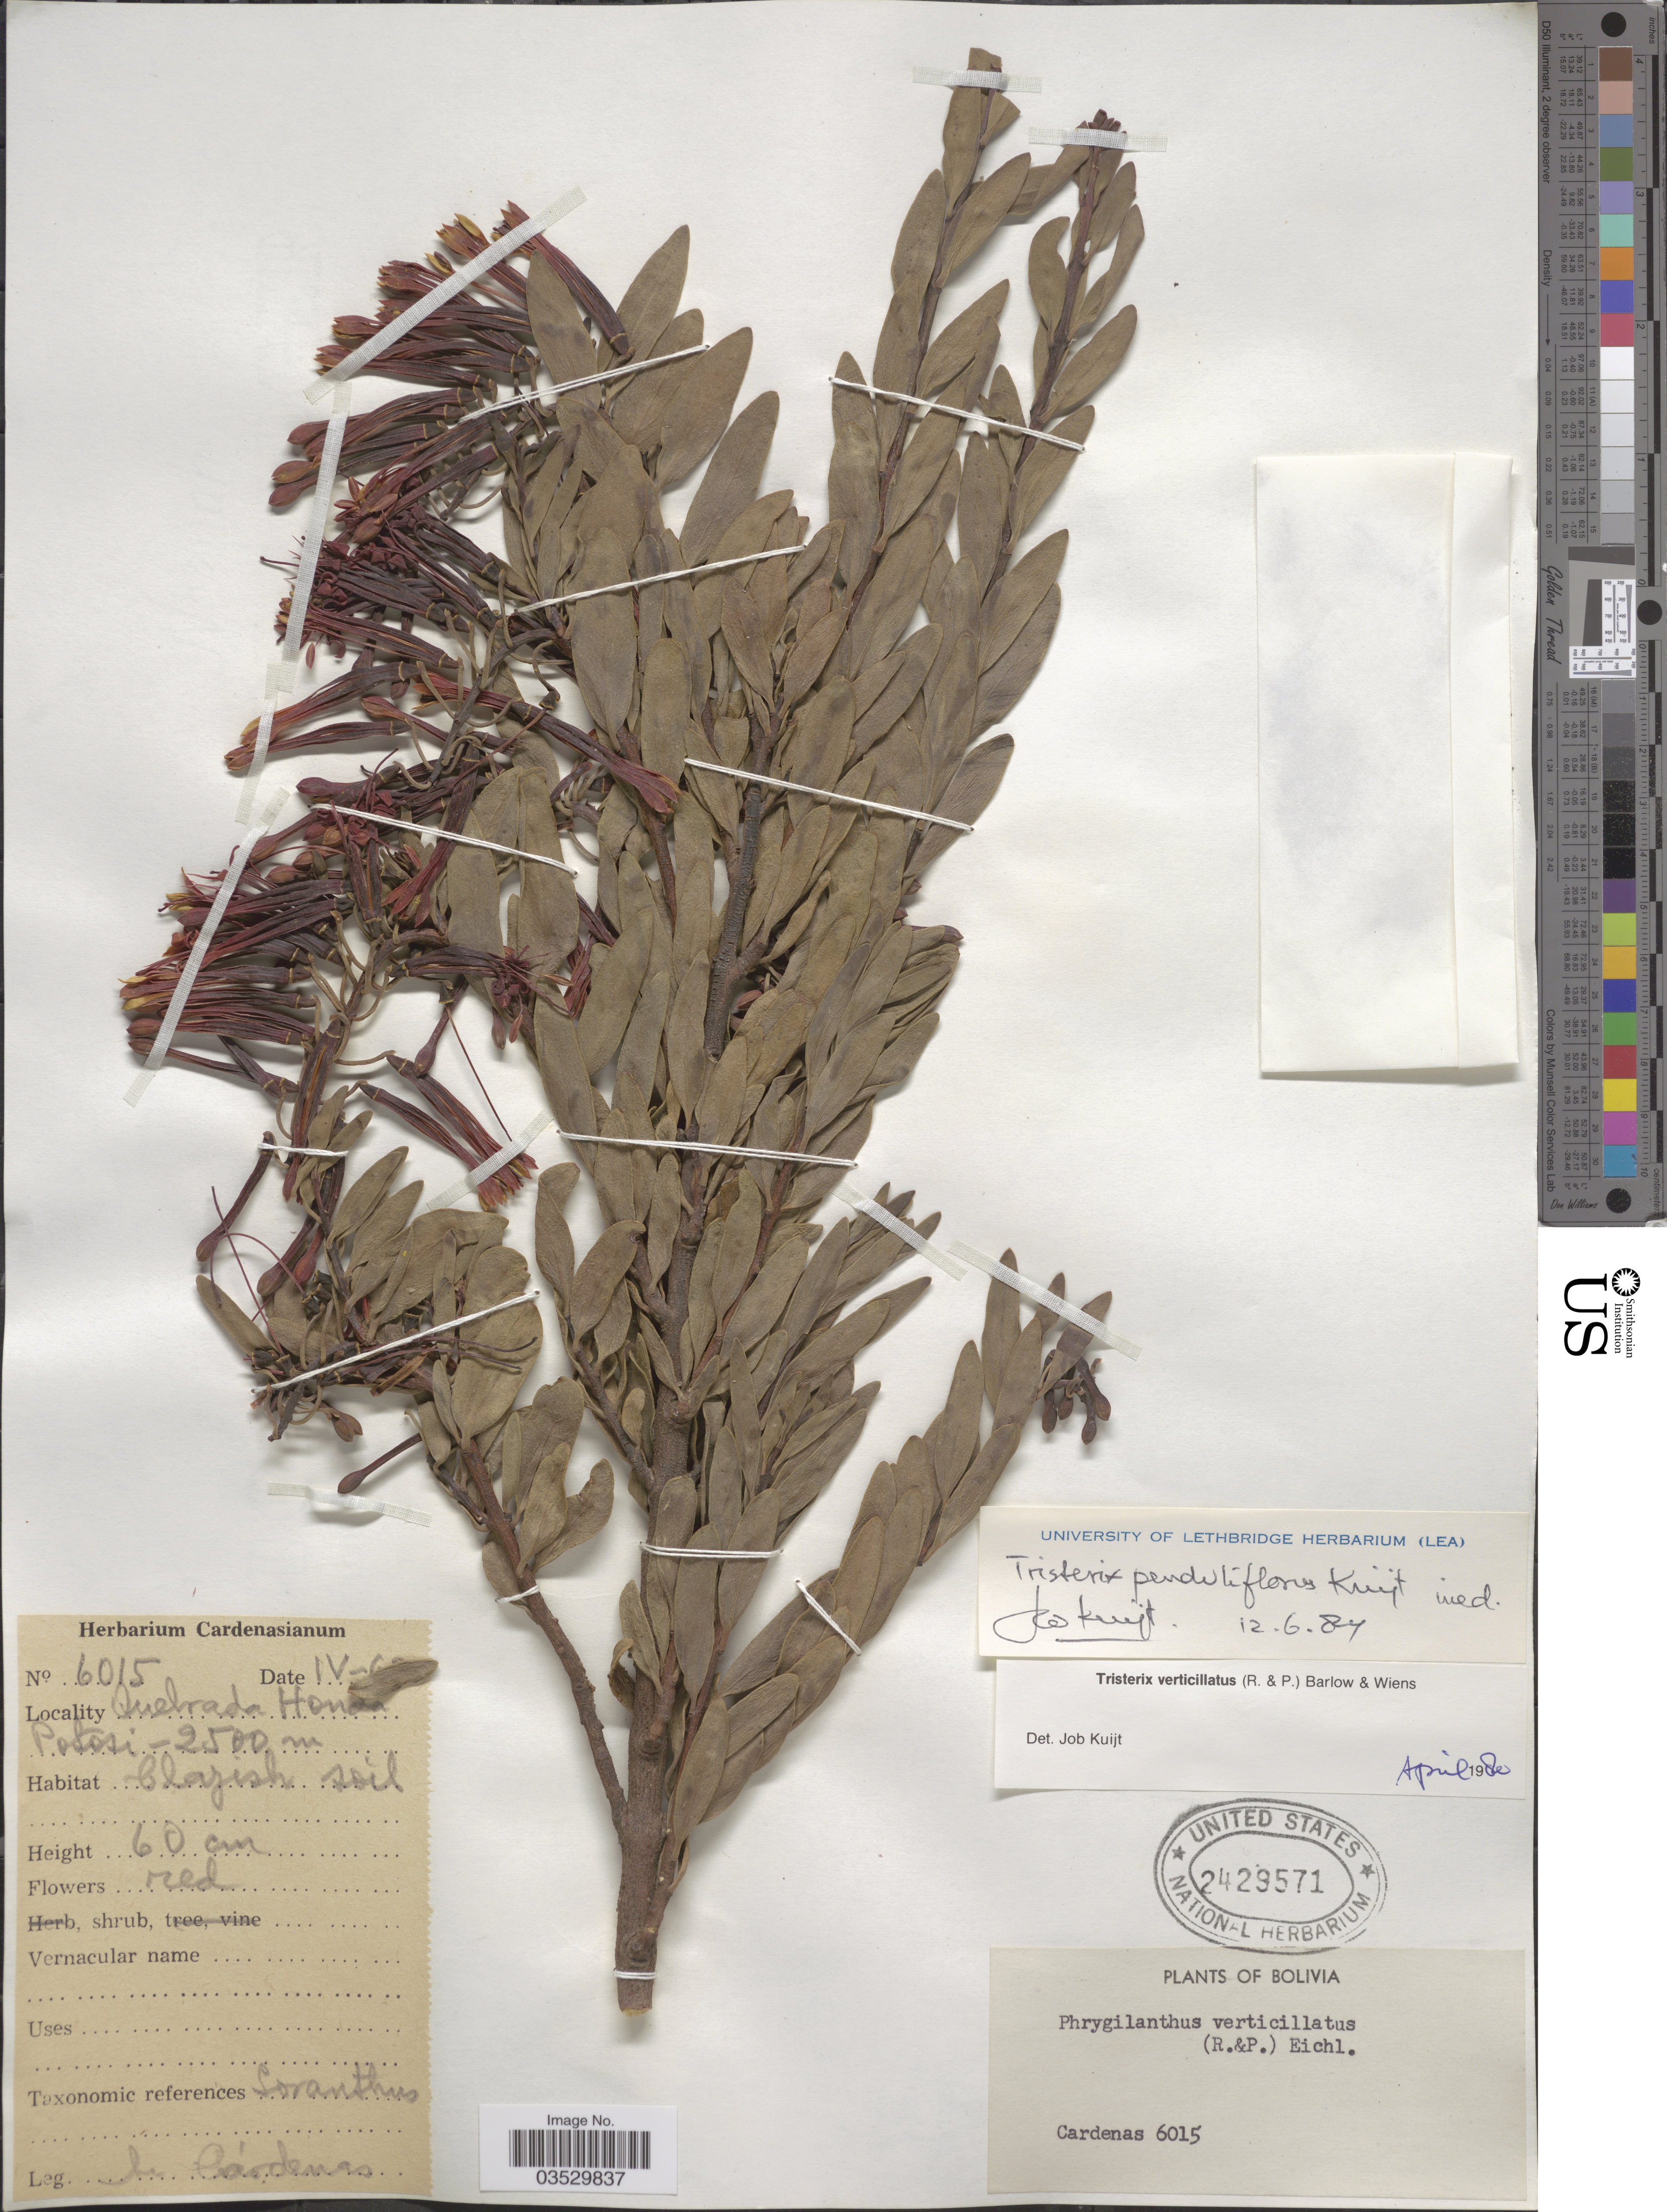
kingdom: Plantae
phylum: Tracheophyta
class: Magnoliopsida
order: Santalales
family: Loranthaceae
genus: Tristerix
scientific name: Tristerix penduliflorus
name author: Kuijt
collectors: M. Cárdenas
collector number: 6015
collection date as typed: Transcribed d/m/y: /4/61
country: Bolivia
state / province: Potosi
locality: Quebrada Honda.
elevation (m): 2500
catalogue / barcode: US 2429571